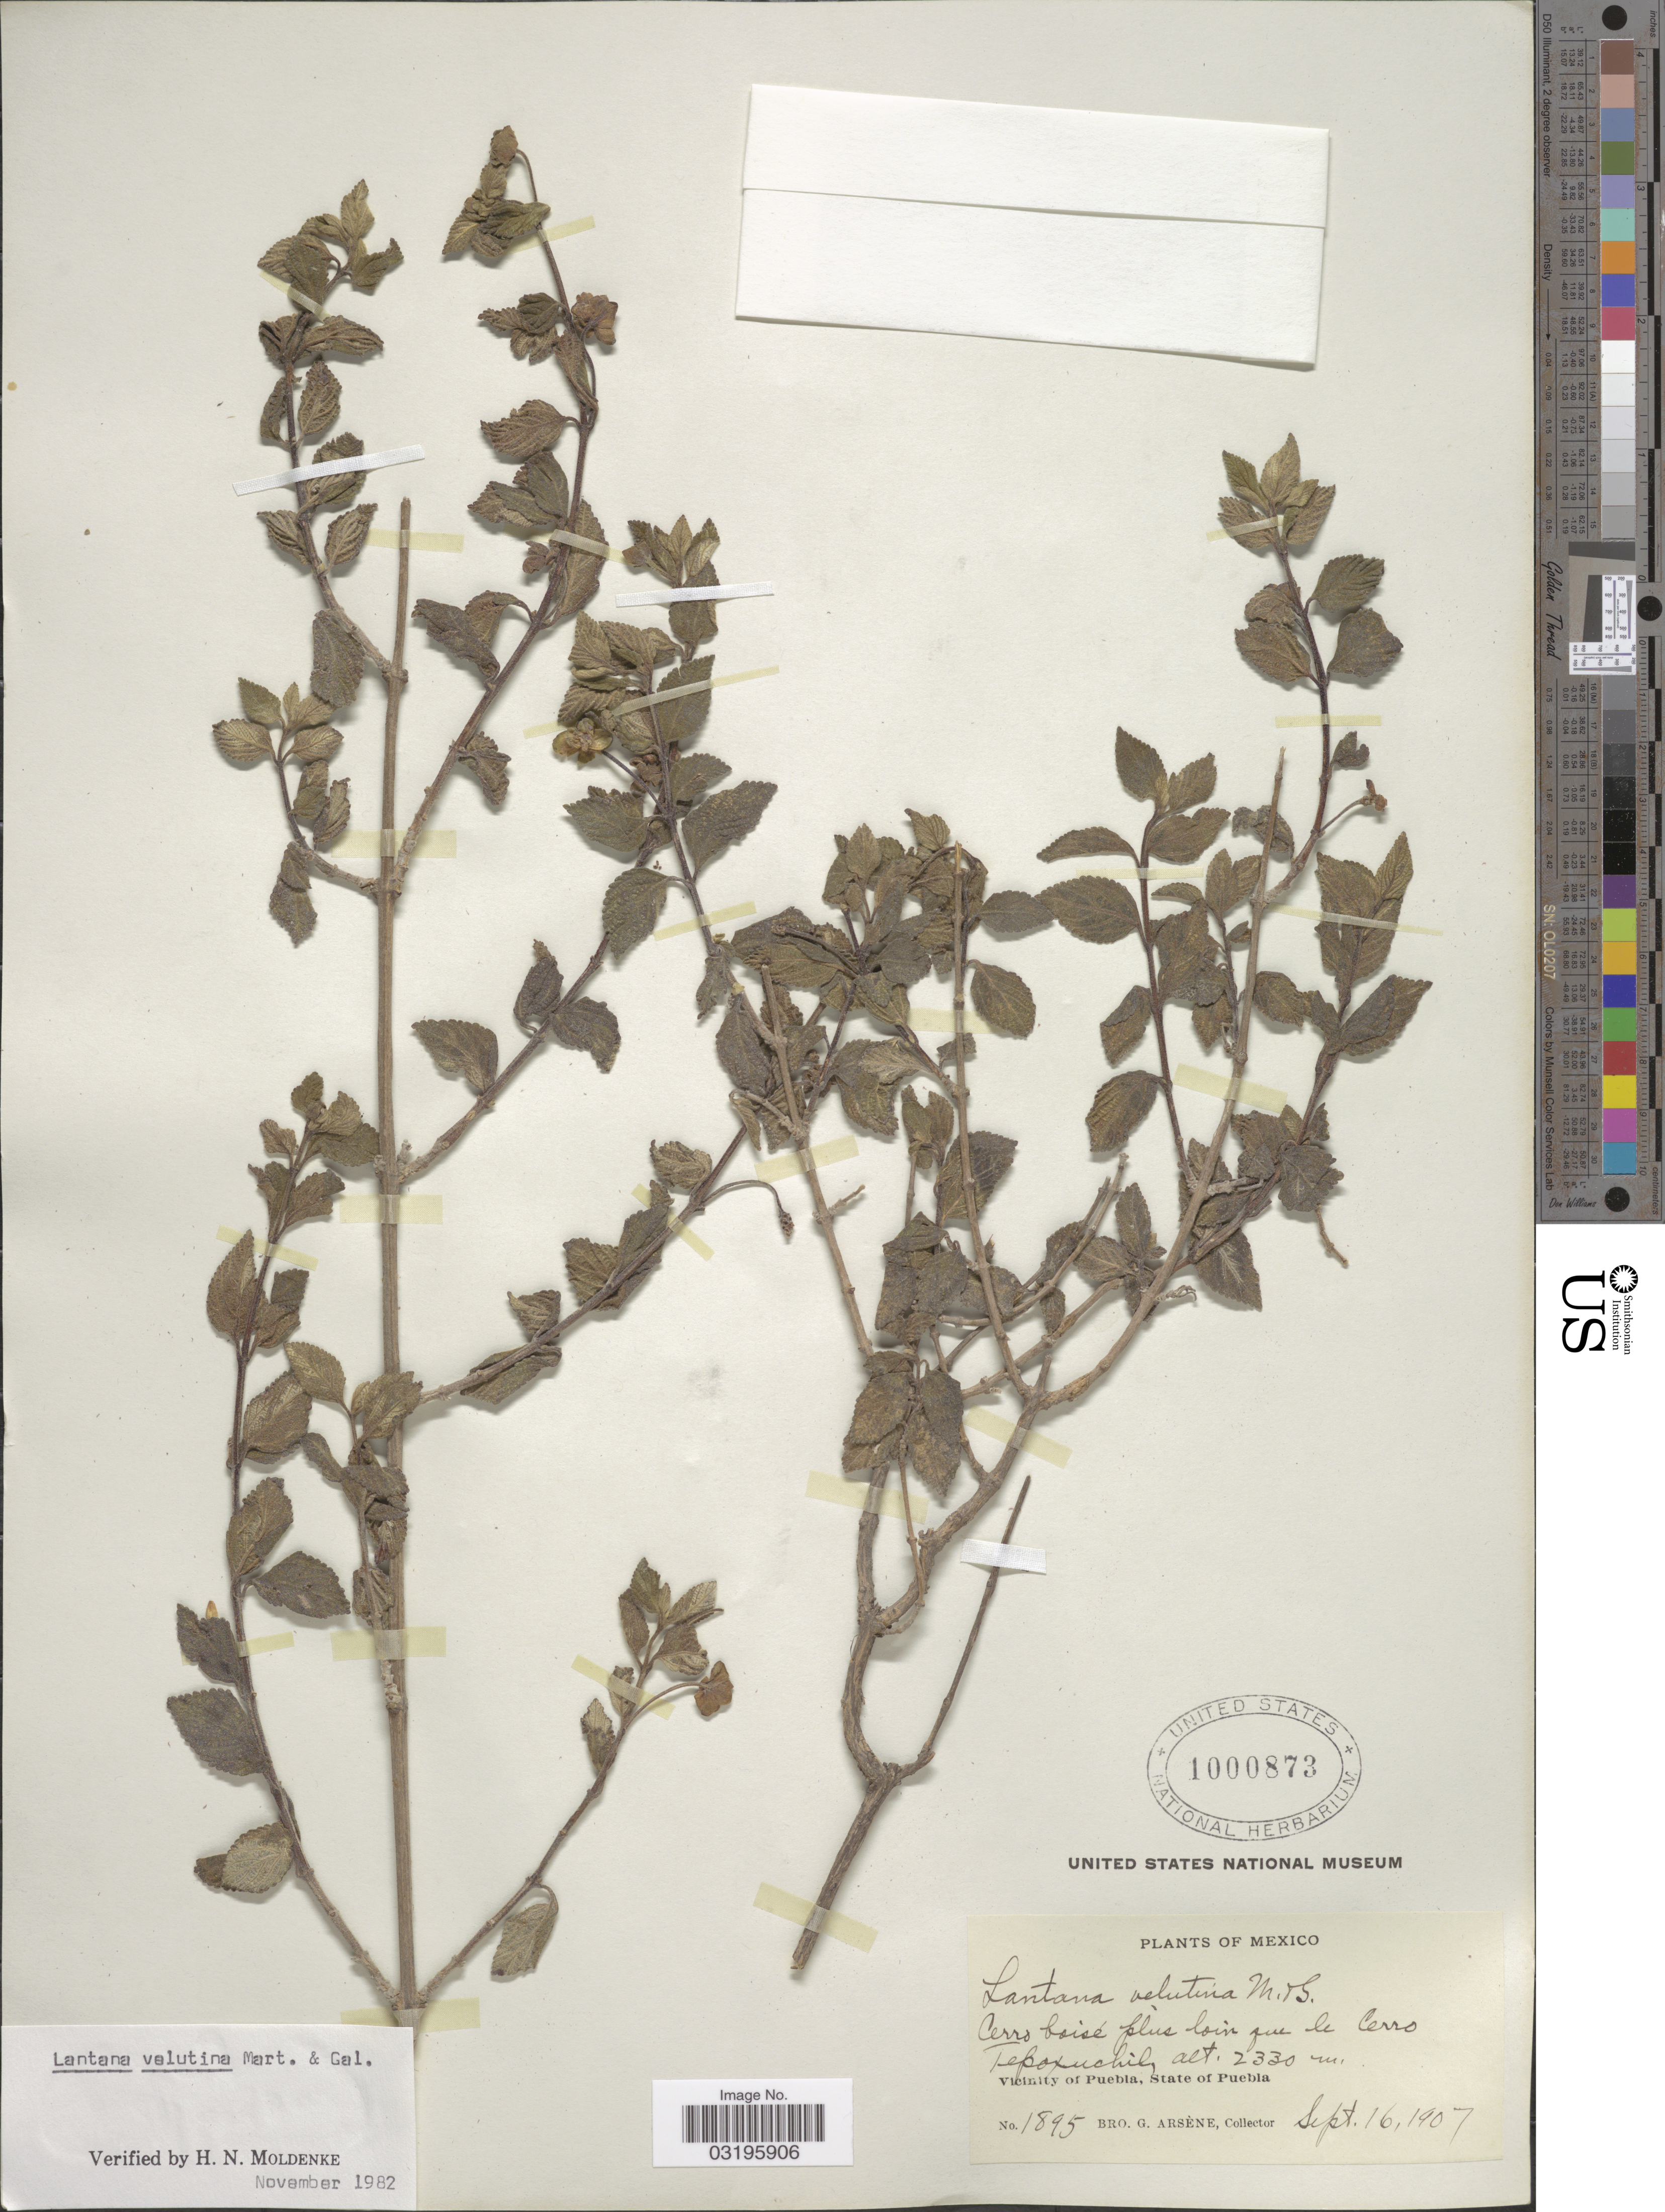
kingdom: Plantae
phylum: Tracheophyta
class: Magnoliopsida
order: Lamiales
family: Verbenaceae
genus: Lantana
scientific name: Lantana velutina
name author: M. Martens & Galeotti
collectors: Bro. G. Arsène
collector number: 1895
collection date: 1907-07-16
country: Mexico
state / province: Puebla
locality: Cerro boisé plus loin que le Cerro Tepoxuchil. Vicinity of Puebla.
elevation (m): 2330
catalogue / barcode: US 1000873